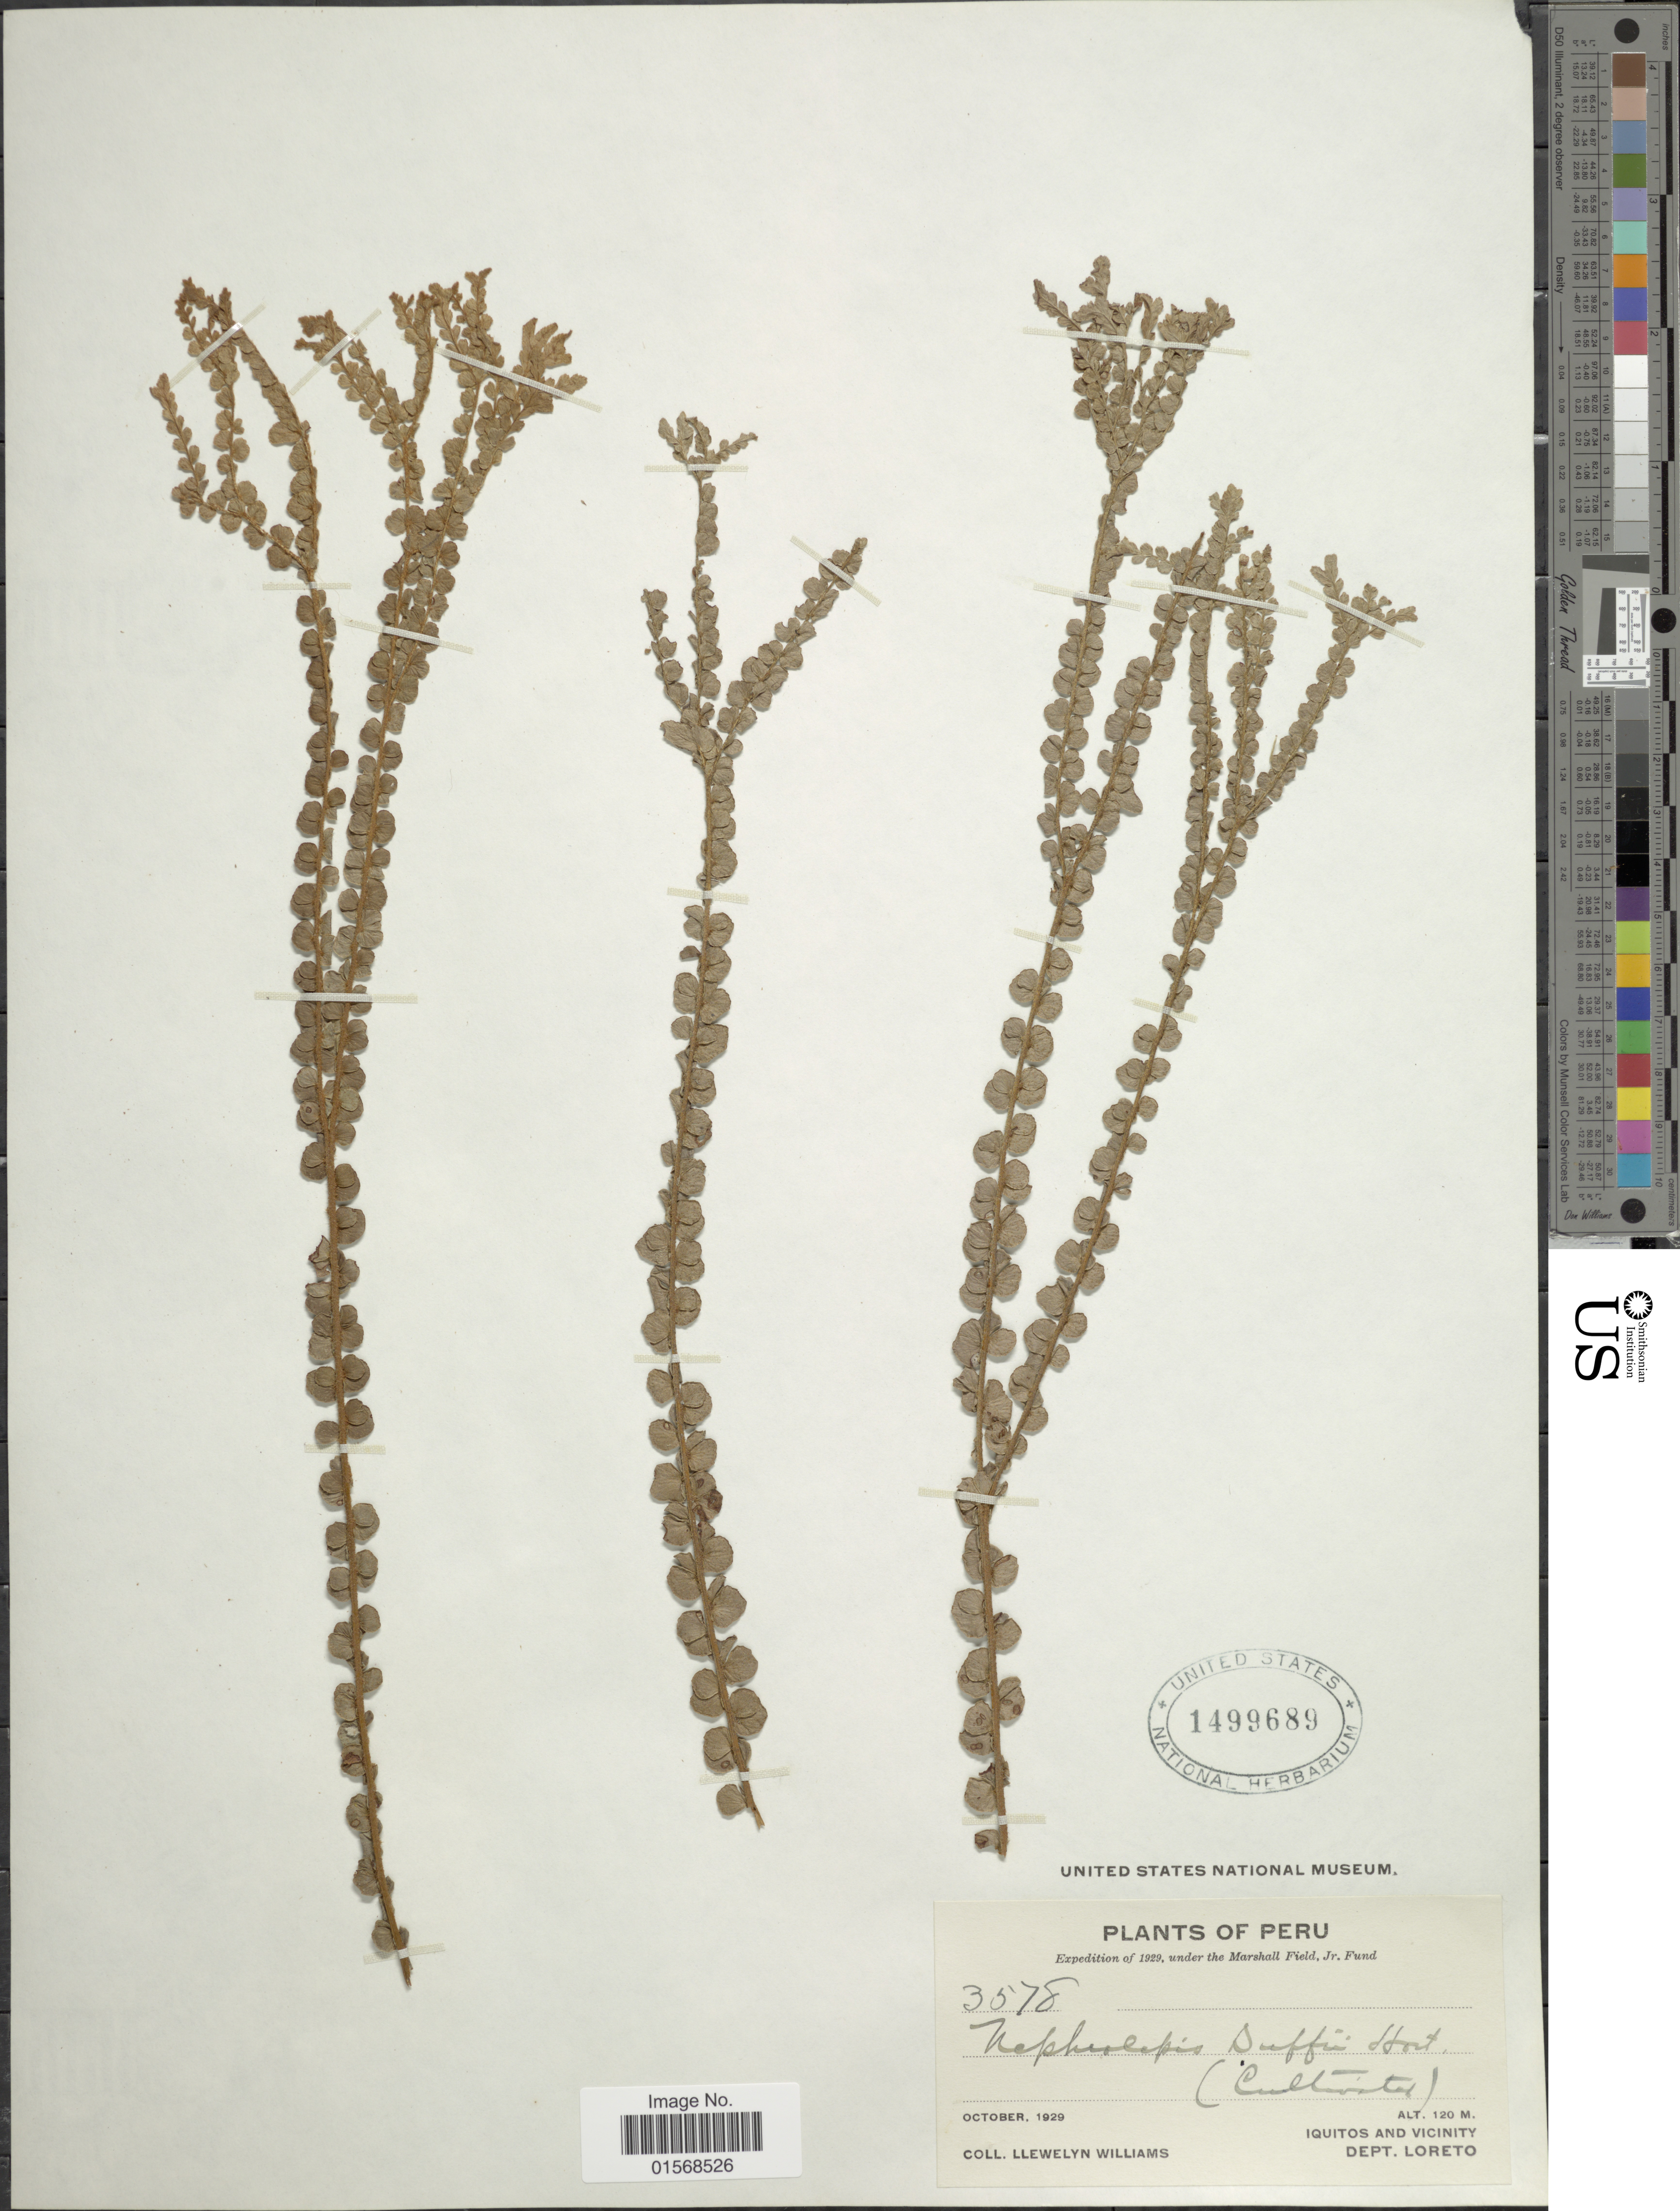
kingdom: Plantae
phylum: Tracheophyta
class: Polypodiopsida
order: Polypodiales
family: Nephrolepidaceae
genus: Nephrolepis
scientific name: Nephrolepis duffii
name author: T. Moore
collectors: Ll. Williams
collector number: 3578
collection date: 1929-10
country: Peru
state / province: Loreto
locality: Peru, Iquitos and vicinity, Dept. Loreto.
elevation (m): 120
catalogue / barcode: US 1499689